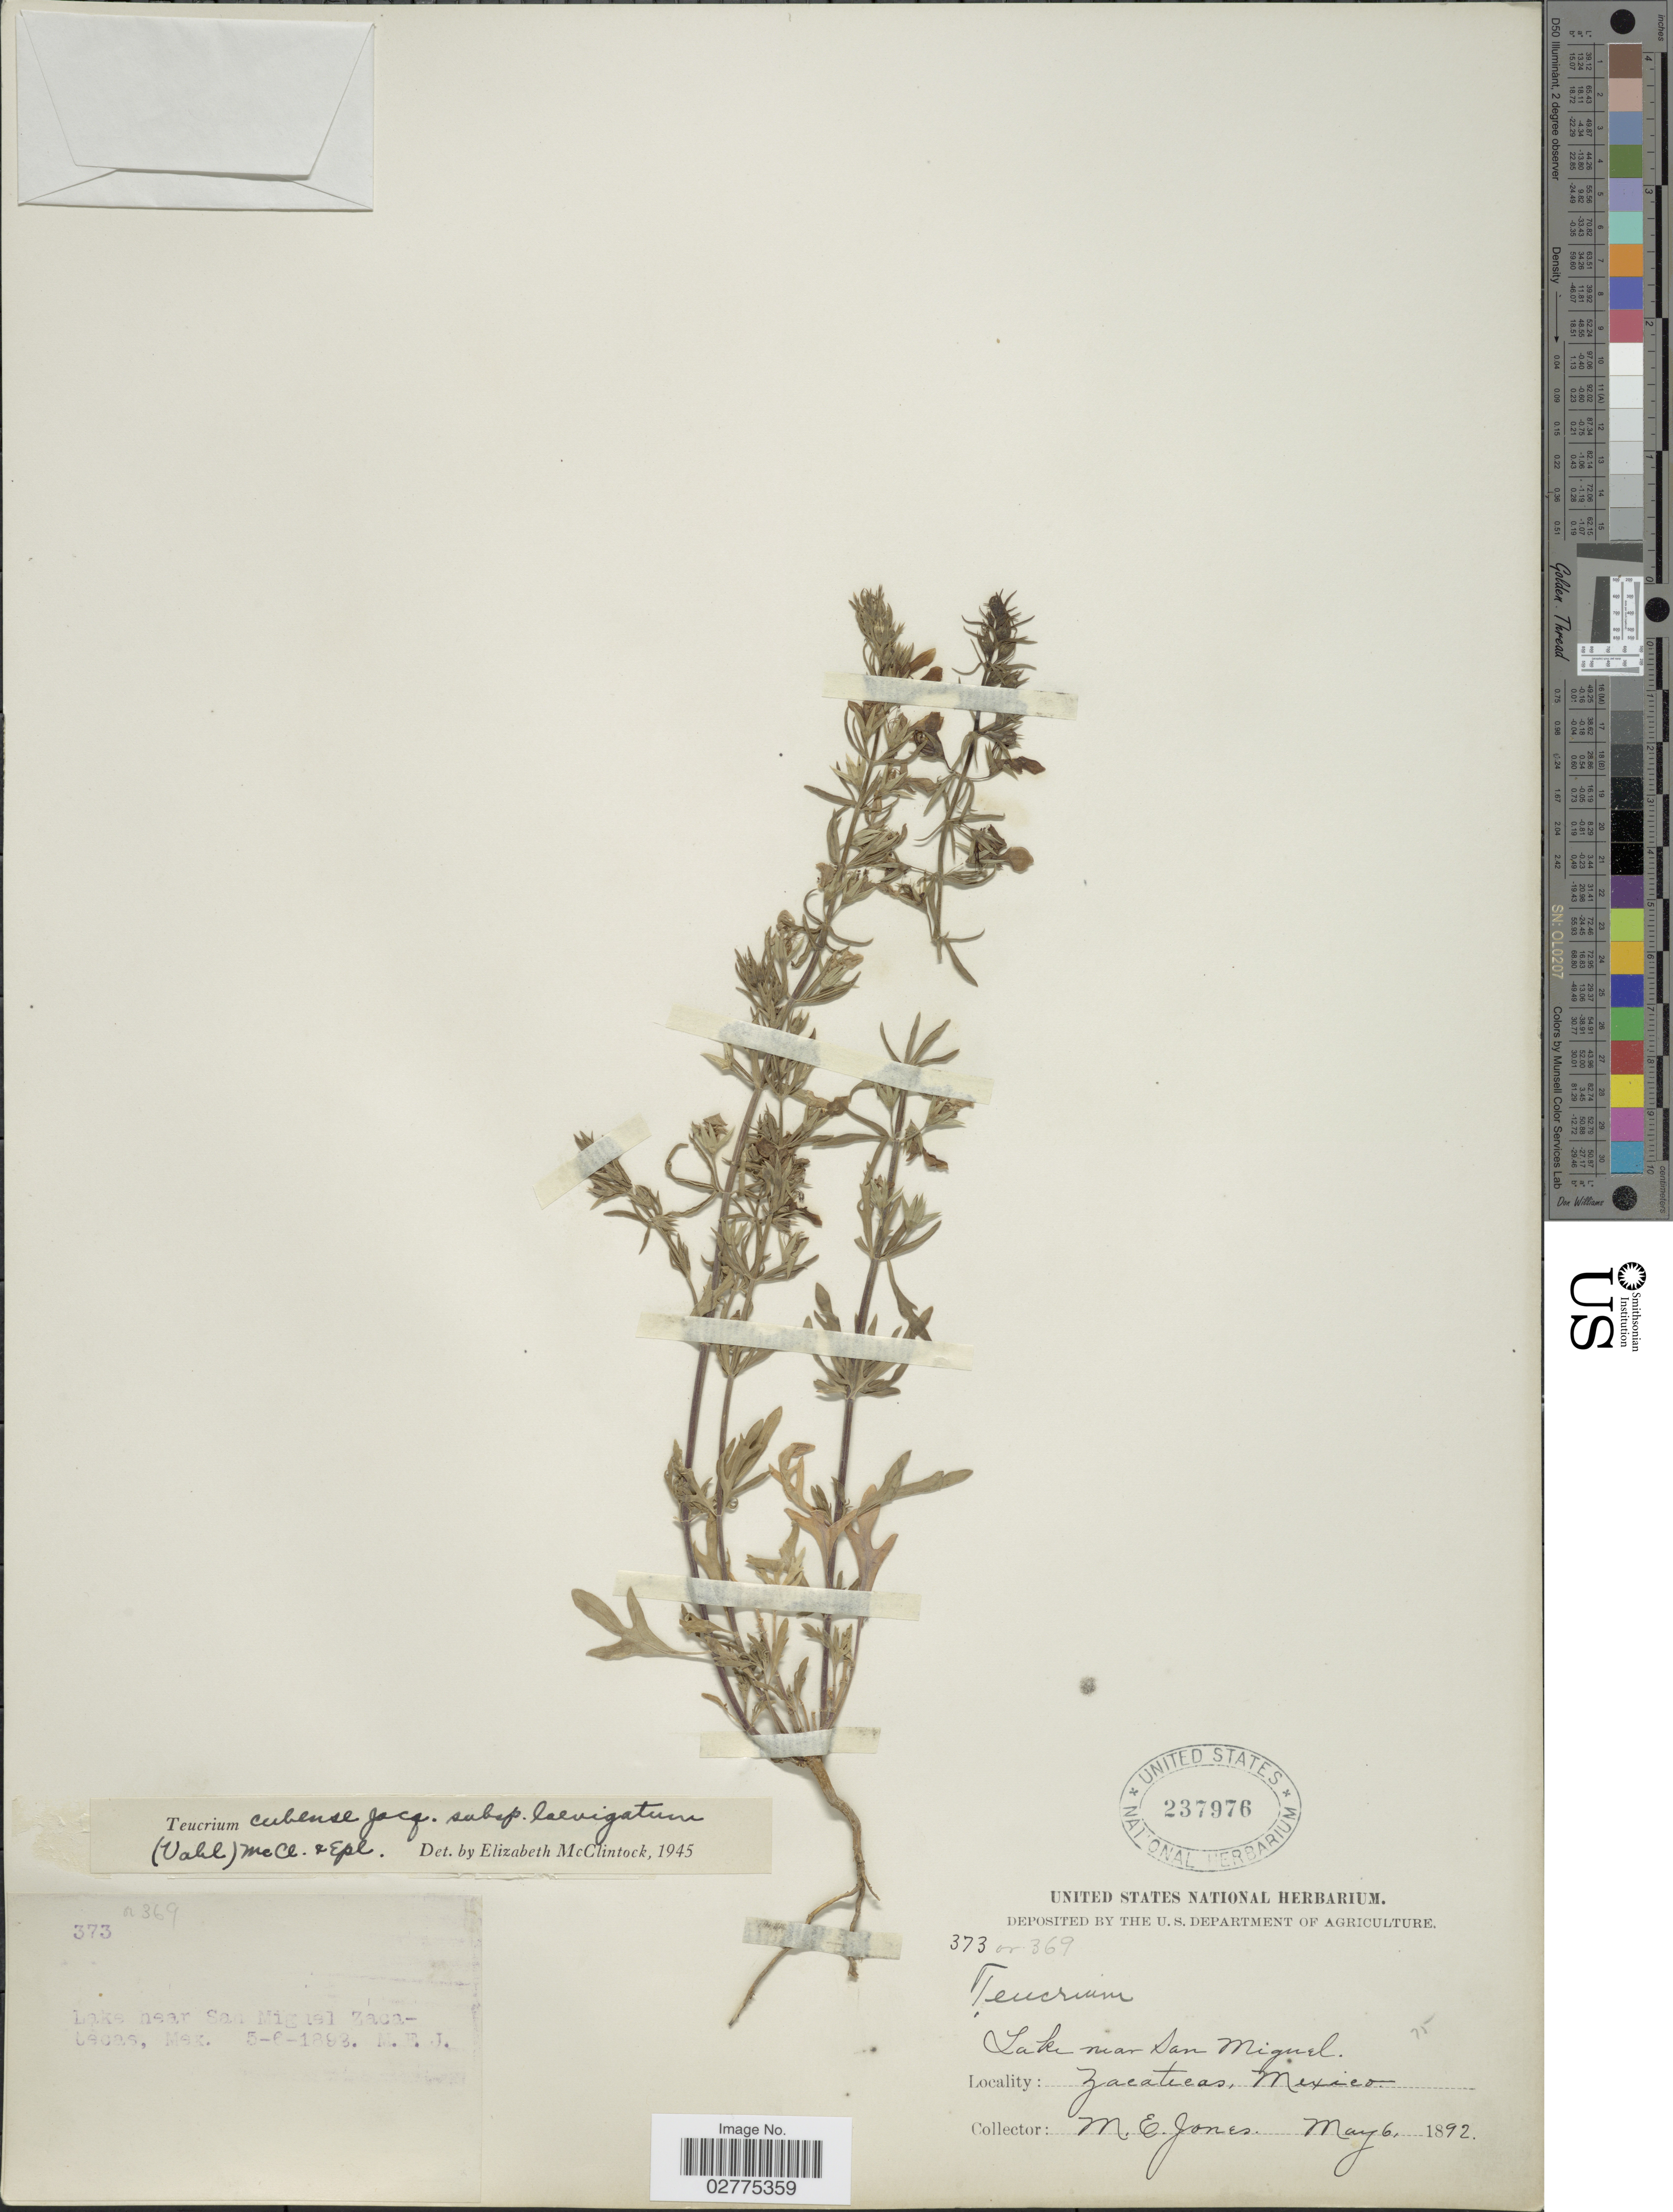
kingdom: Plantae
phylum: Tracheophyta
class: Magnoliopsida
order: Lamiales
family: Lamiaceae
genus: Teucrium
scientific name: Teucrium cubense subsp. laevigatum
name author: Jacq.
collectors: M. E. Jones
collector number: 373/369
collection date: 1892-06-05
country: Mexico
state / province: Zacatecas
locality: Lake near San Miguel, Zacatecas, Mexico.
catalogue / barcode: US 237976